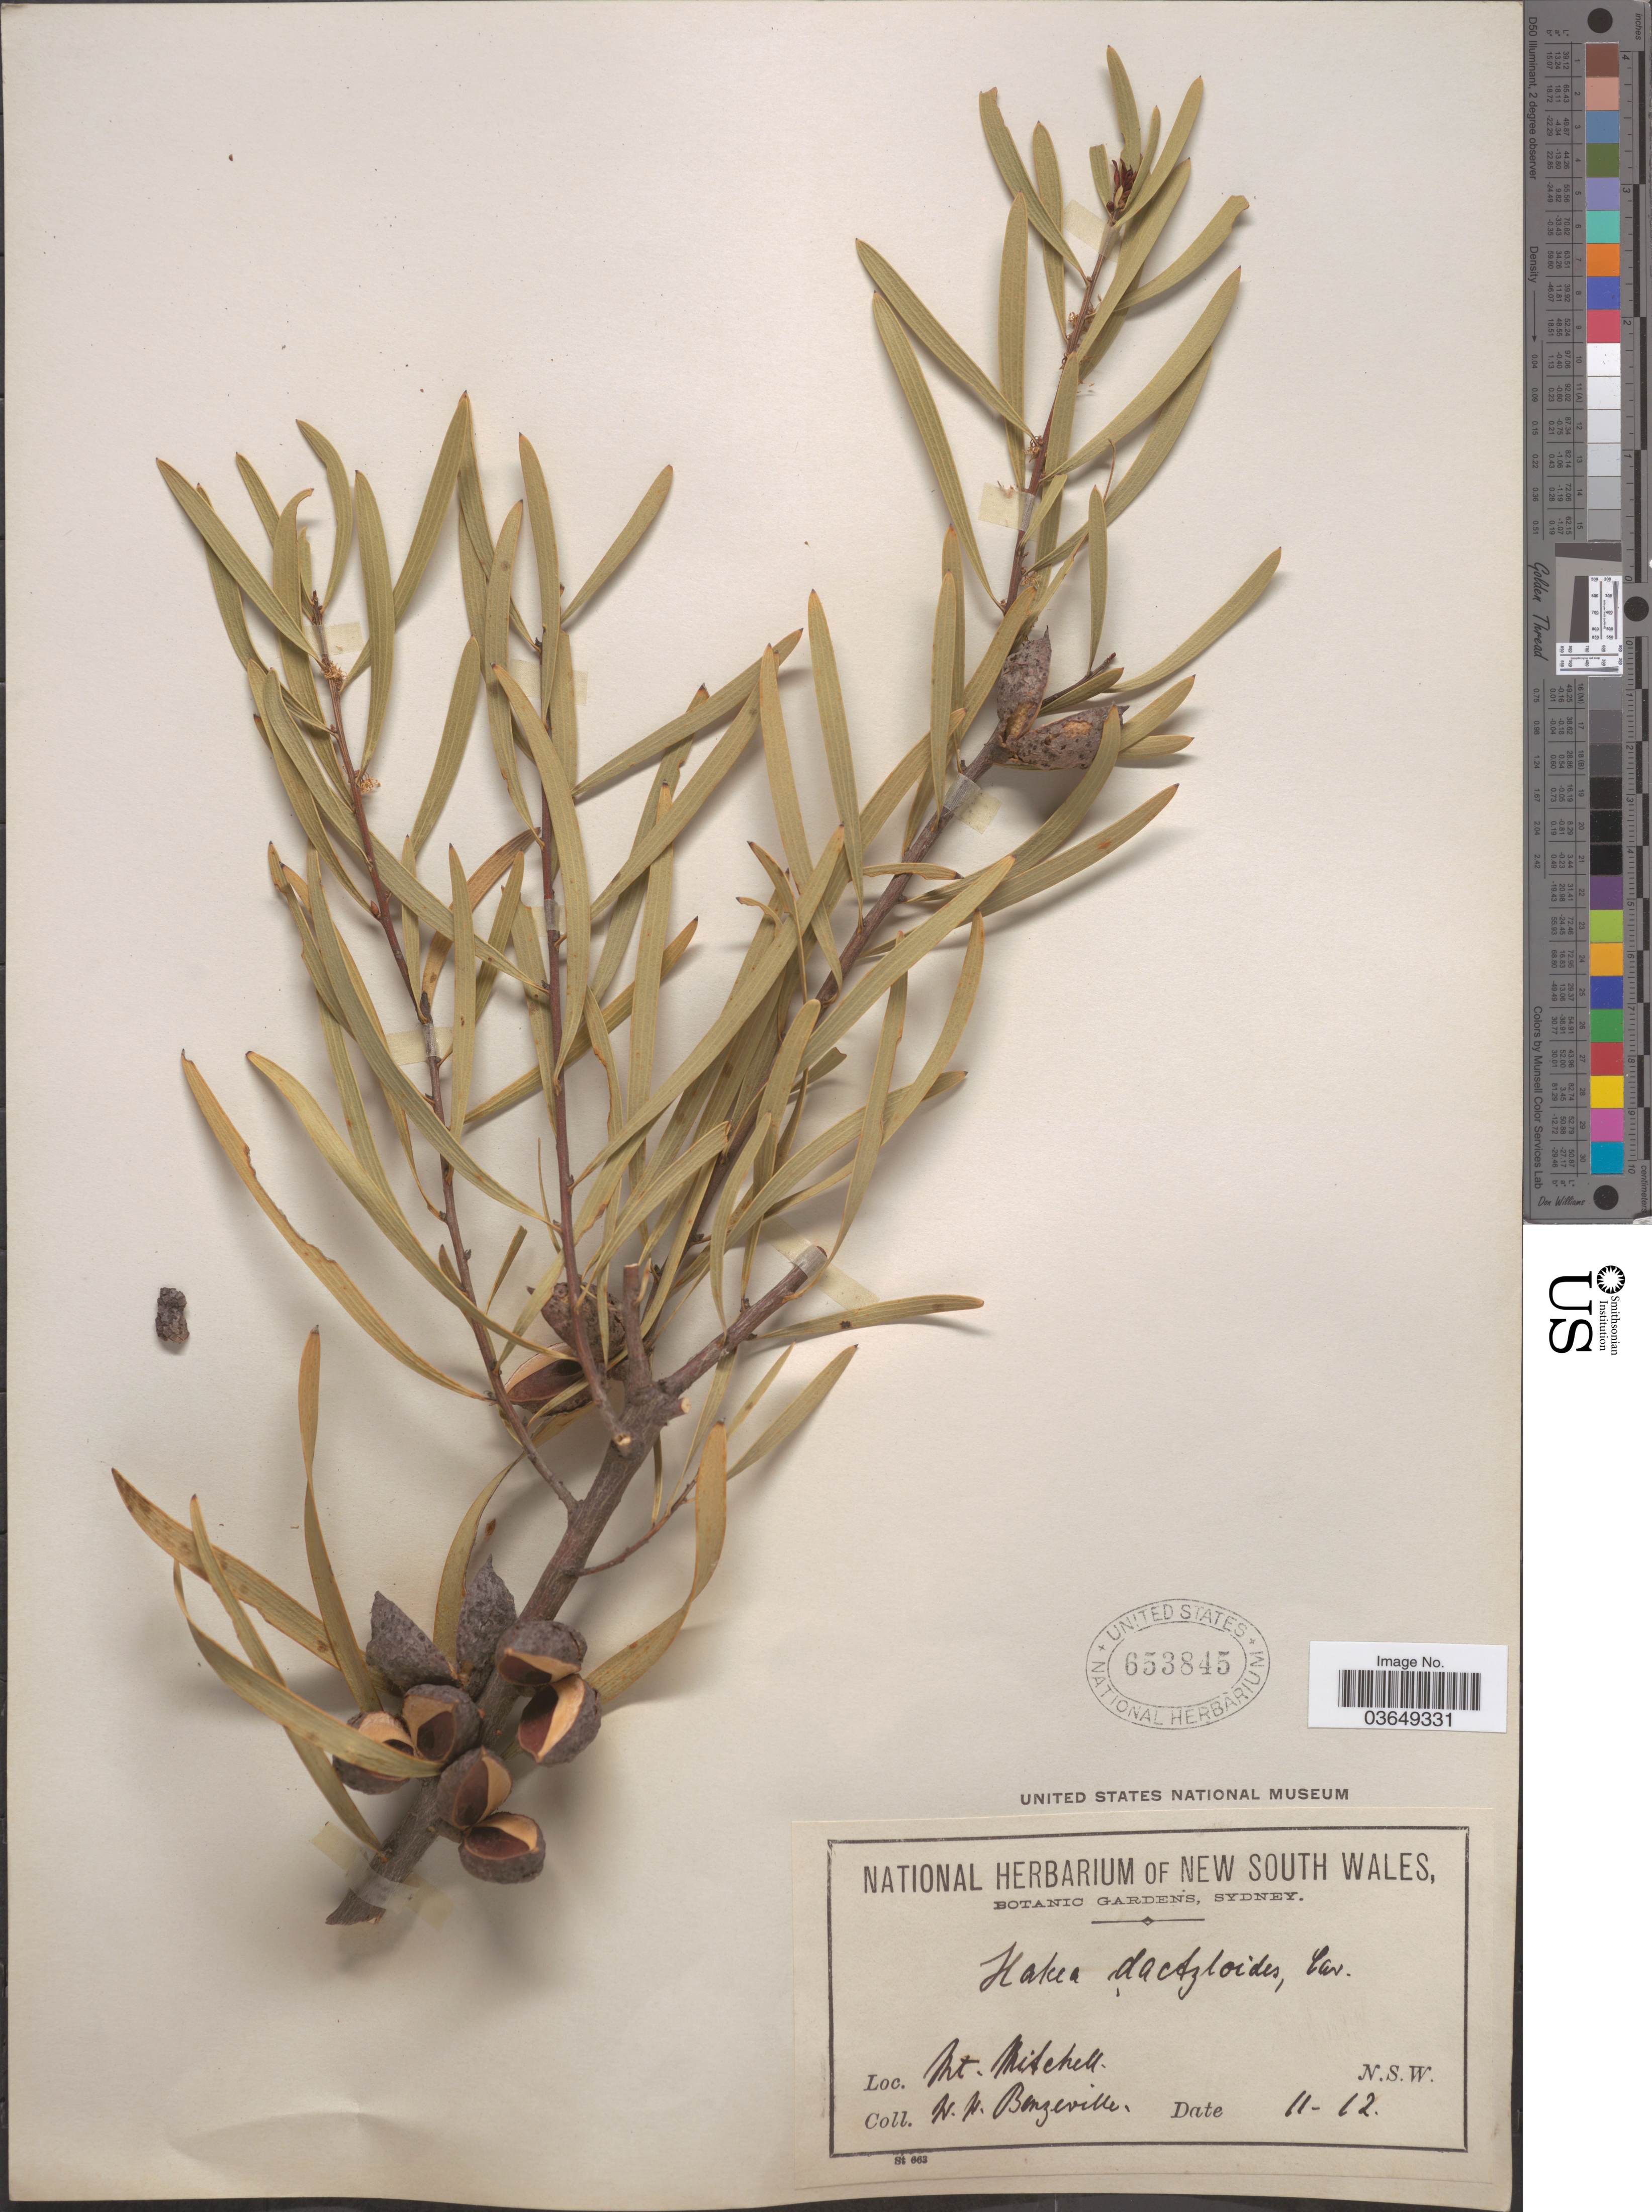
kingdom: Plantae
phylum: Tracheophyta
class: Magnoliopsida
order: Proteales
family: Proteaceae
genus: Hakea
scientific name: Hakea dactyloides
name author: (Gaertn.) Cav.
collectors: W. Benzeville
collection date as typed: Transcribed d/m/y: /11/12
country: Australia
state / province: New South Wales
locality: Mt. Mitchell.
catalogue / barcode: US 653845